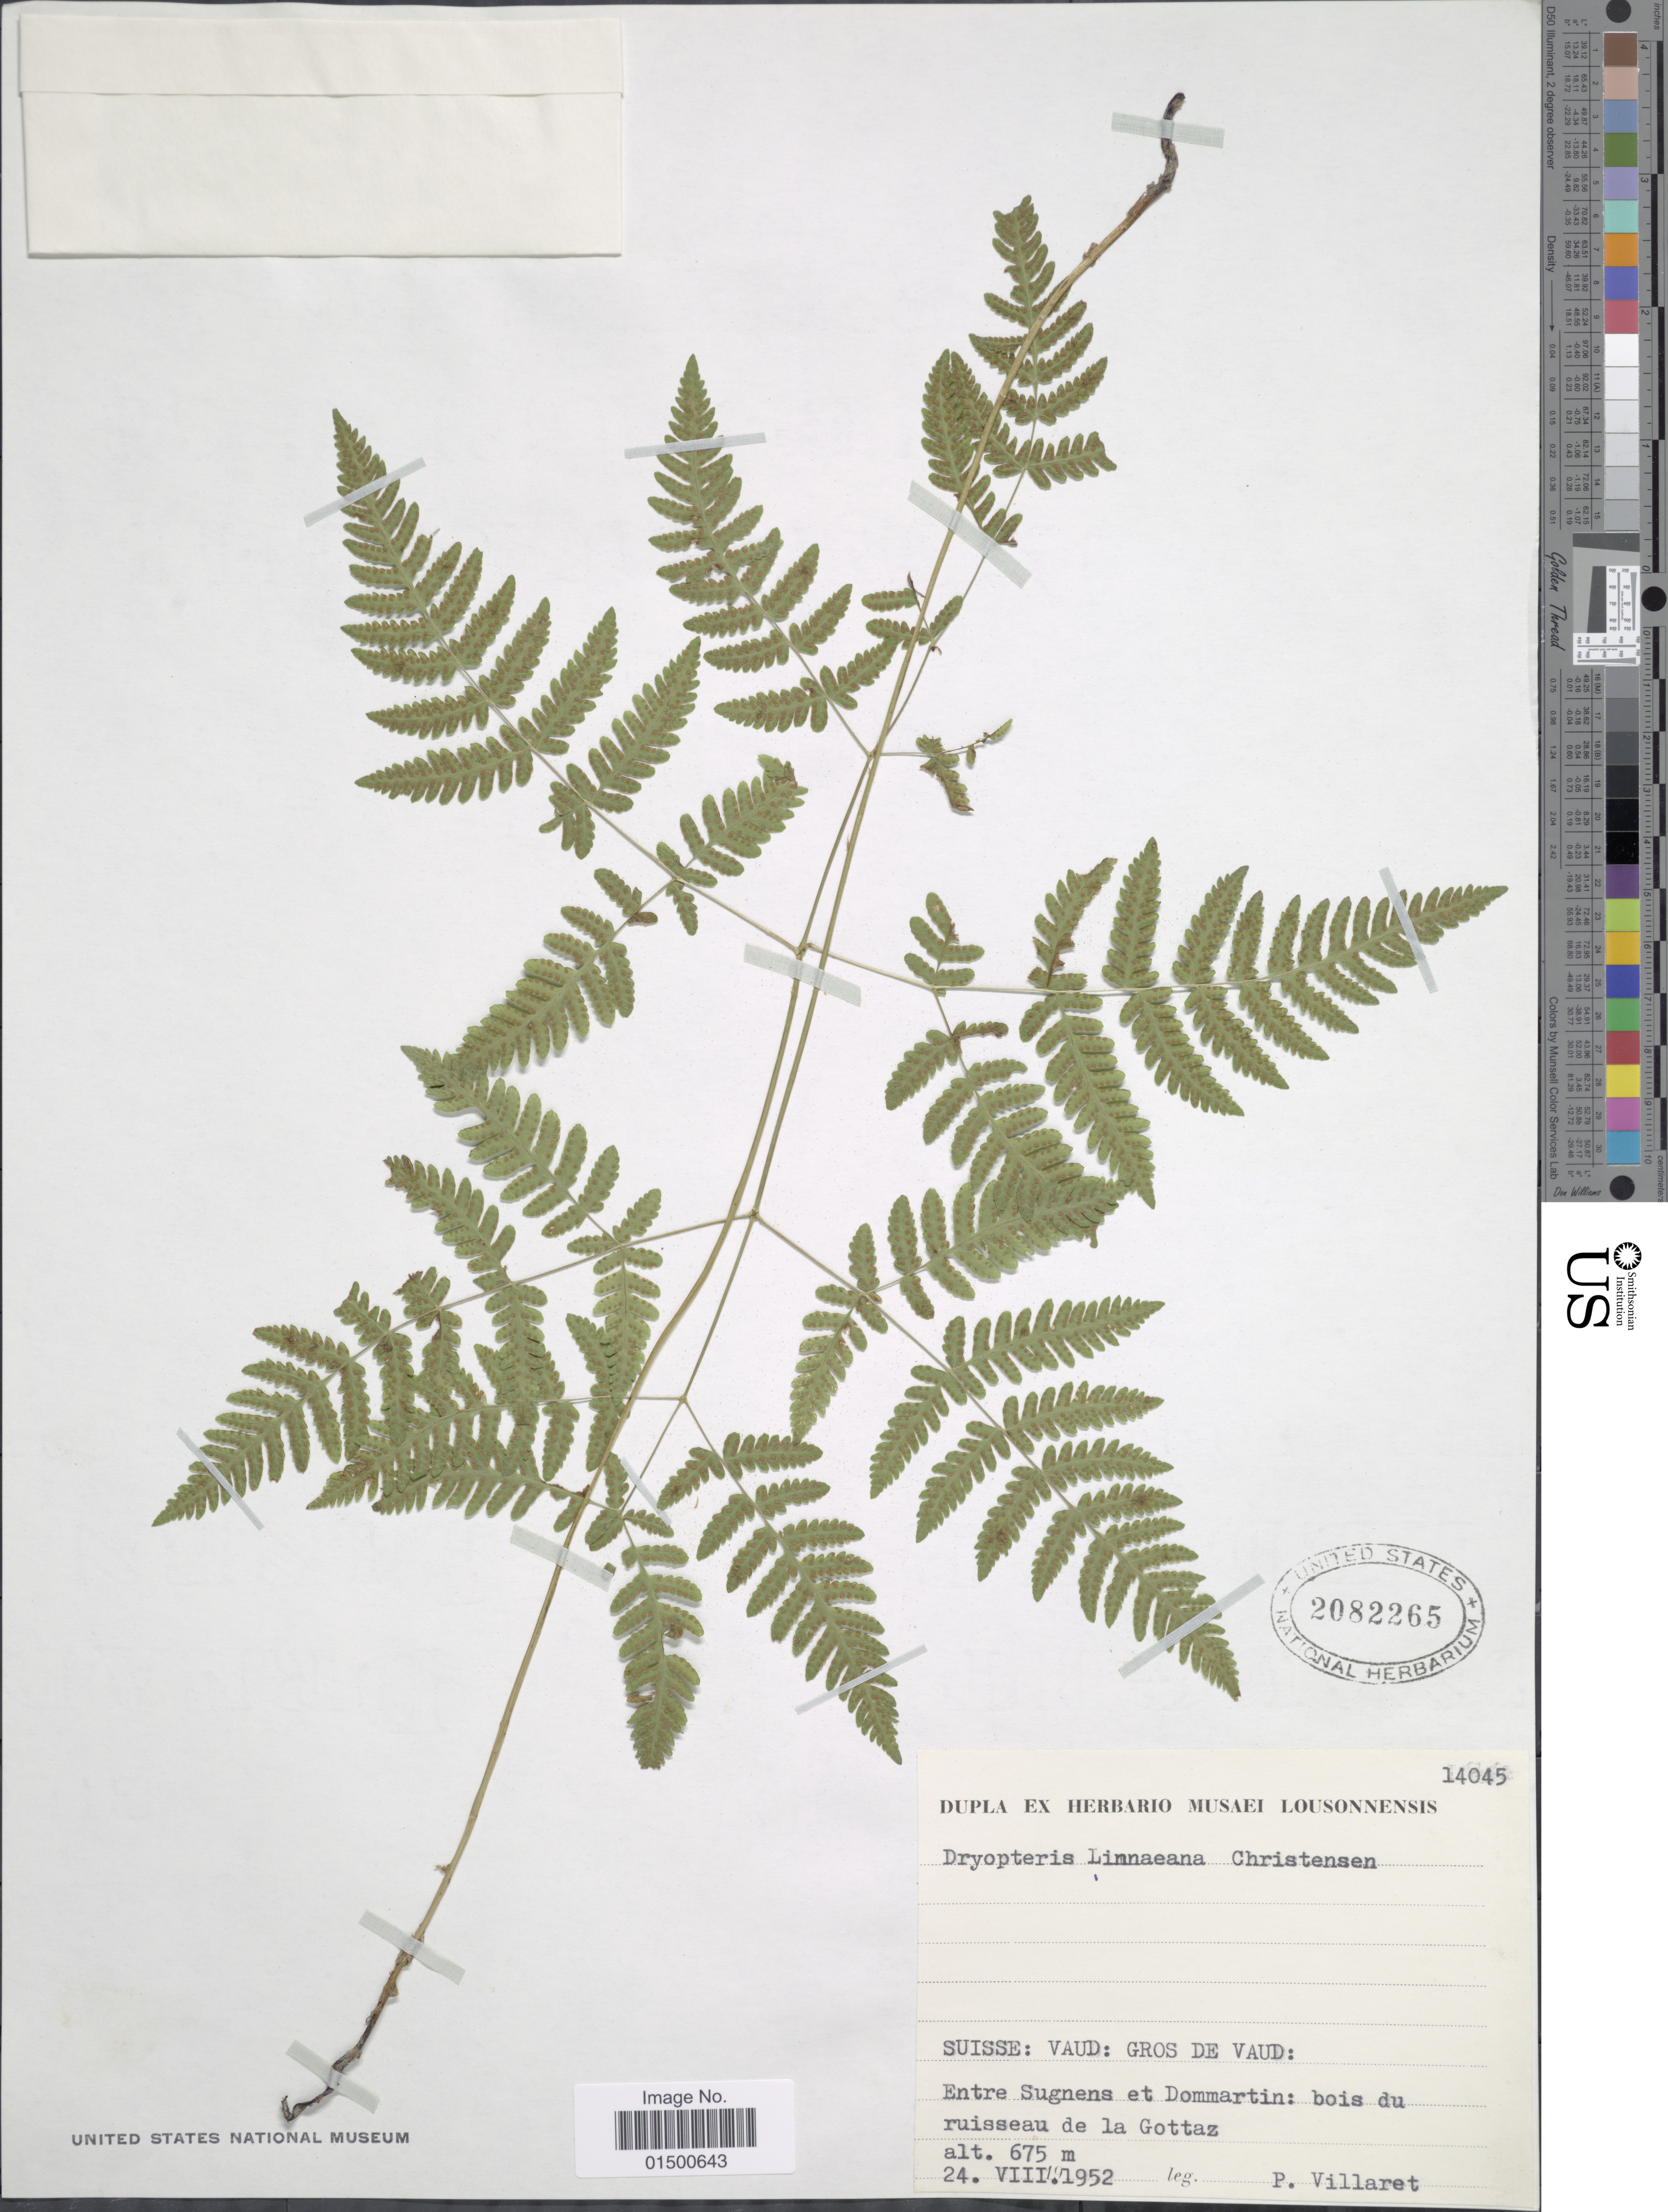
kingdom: Plantae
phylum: Tracheophyta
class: Polypodiopsida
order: Polypodiales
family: Cystopteridaceae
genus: Gymnocarpium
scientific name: Gymnocarpium disjunctum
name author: (Rupr.) Ching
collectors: P. Villaret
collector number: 14045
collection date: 1952-08-24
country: Switzerland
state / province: Vaud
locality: Suisse: Gros de Vaud, entre Sugnens et Dommartin: bois du ruisseau de la Gottaz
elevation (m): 675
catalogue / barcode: US 2082265